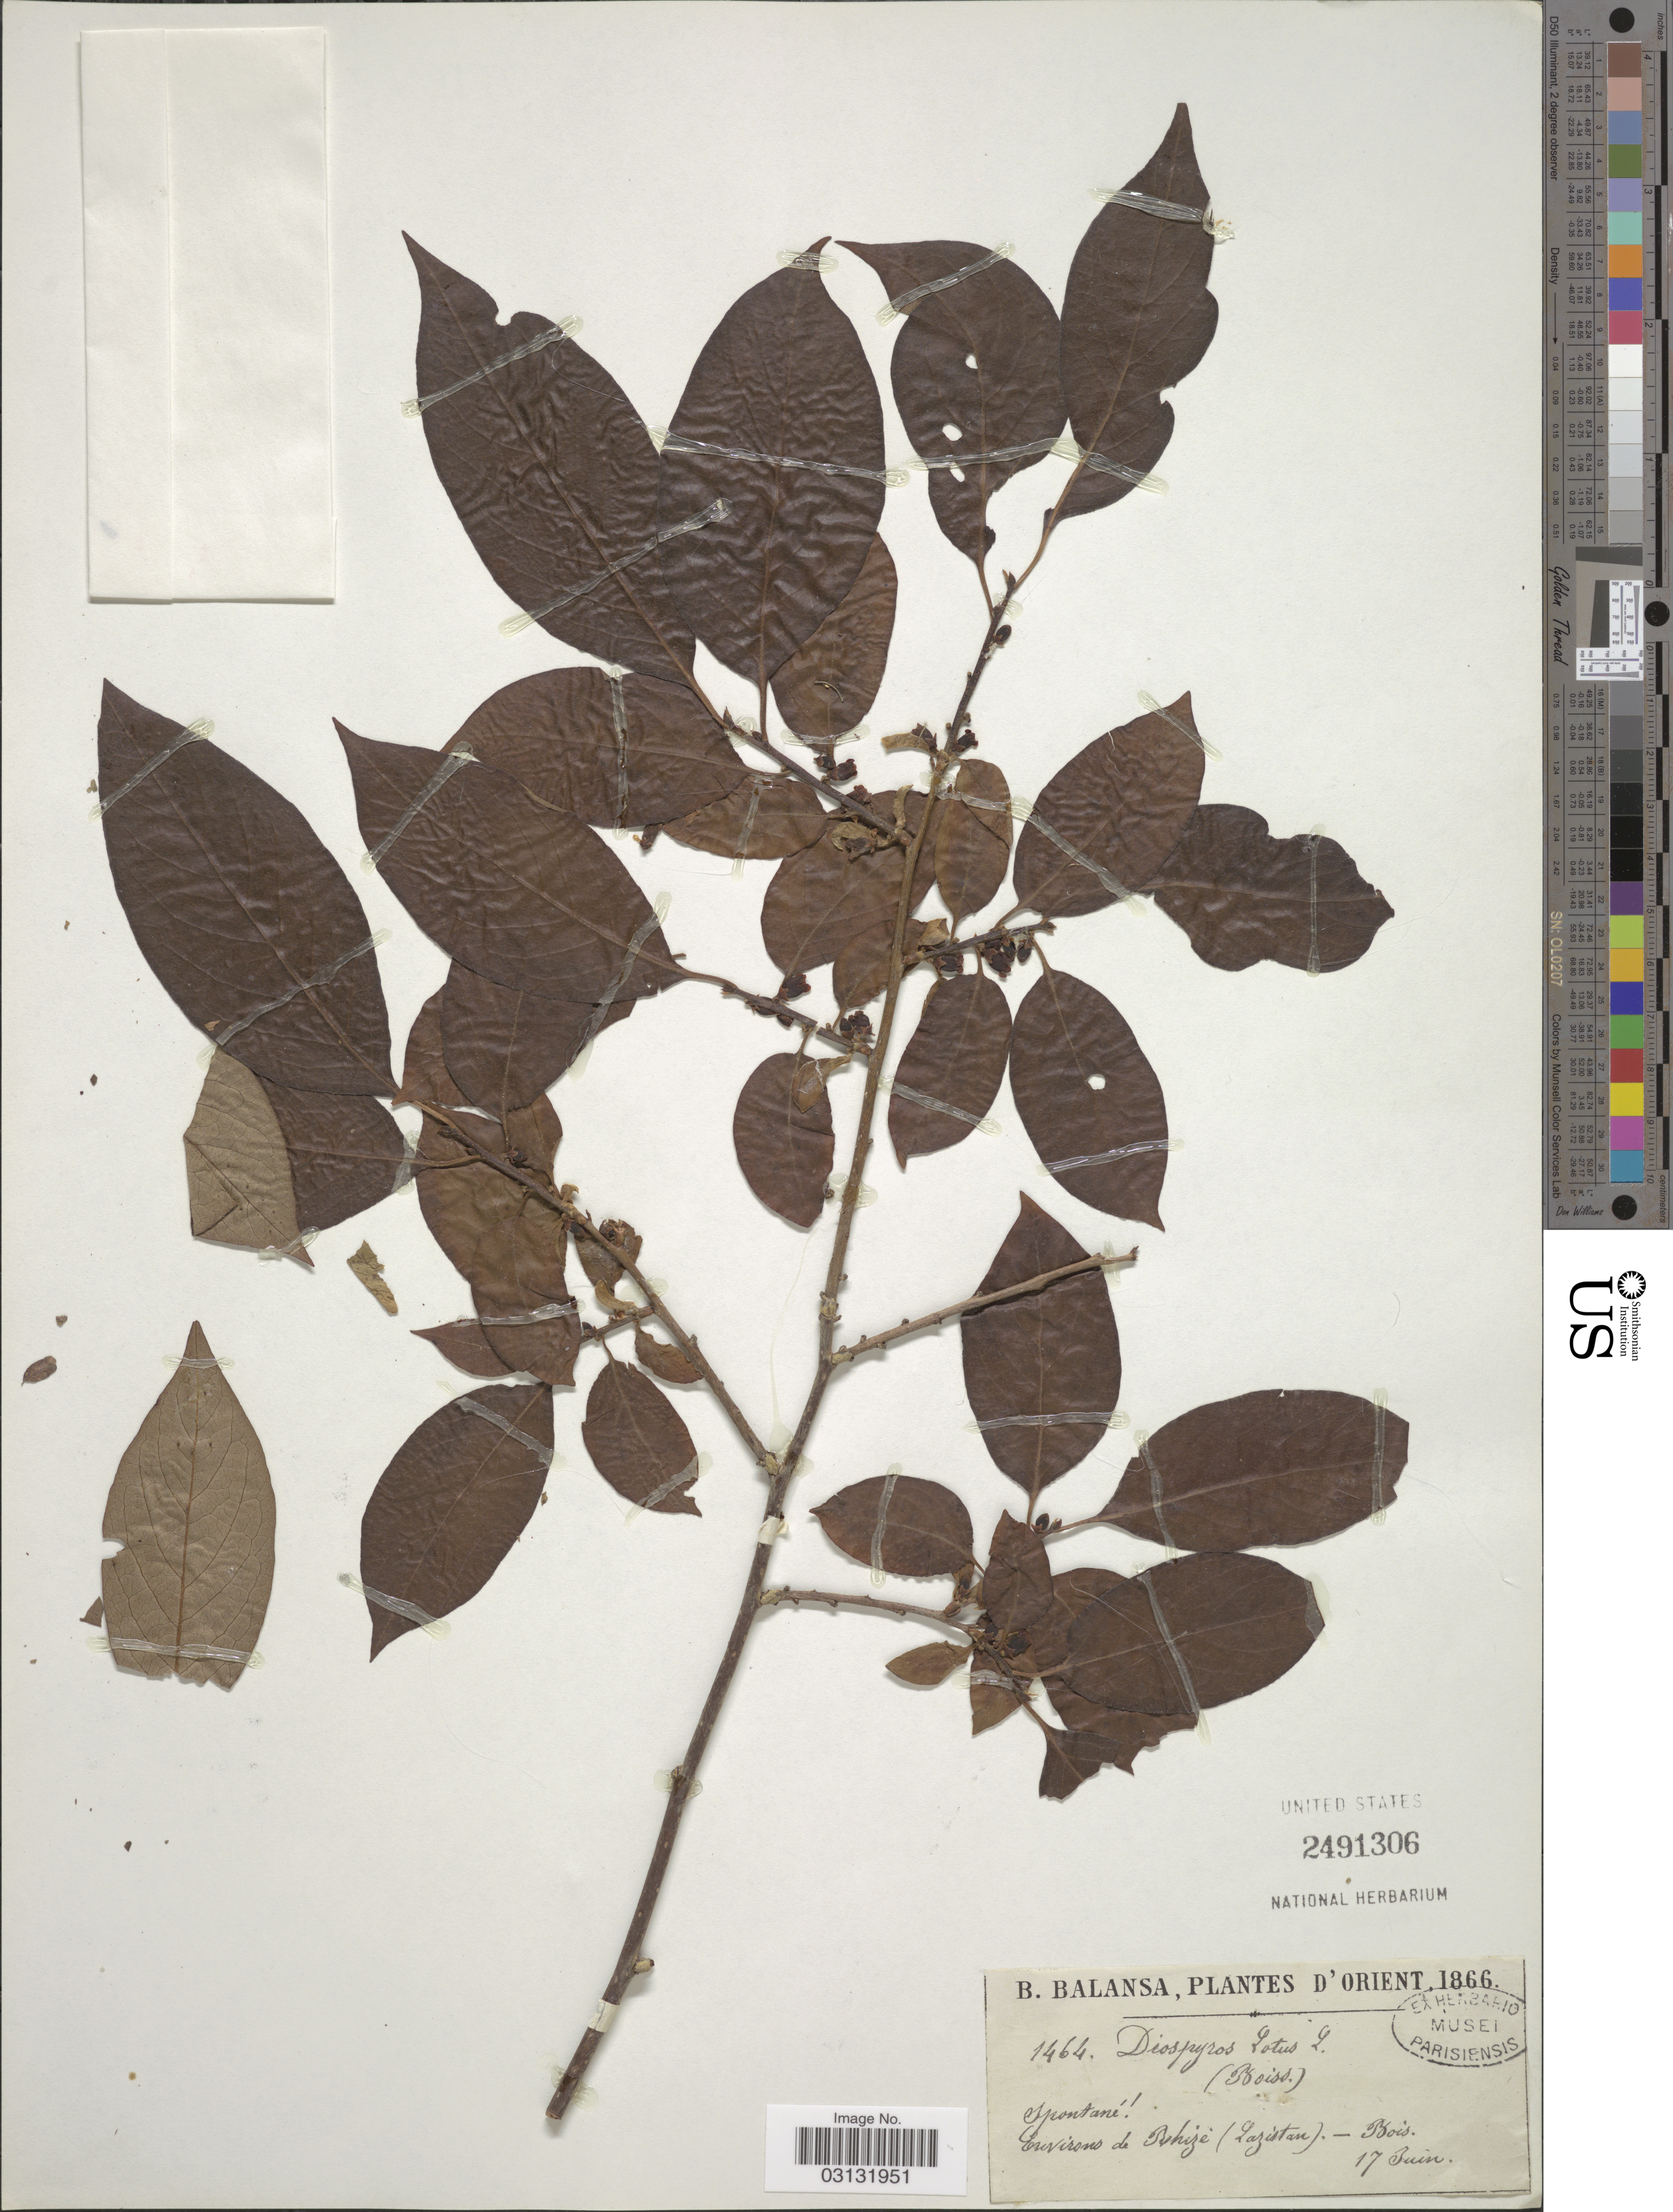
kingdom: Plantae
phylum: Tracheophyta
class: Magnoliopsida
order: Ericales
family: Ebenaceae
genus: Diospyros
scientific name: Diospyros lotus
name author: L.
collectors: B. Balansa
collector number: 1464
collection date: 1866-06-17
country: Turkey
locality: D'Orient. Spontané. Environs de Bohize (Lazistan). - Bois.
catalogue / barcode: US 2491306